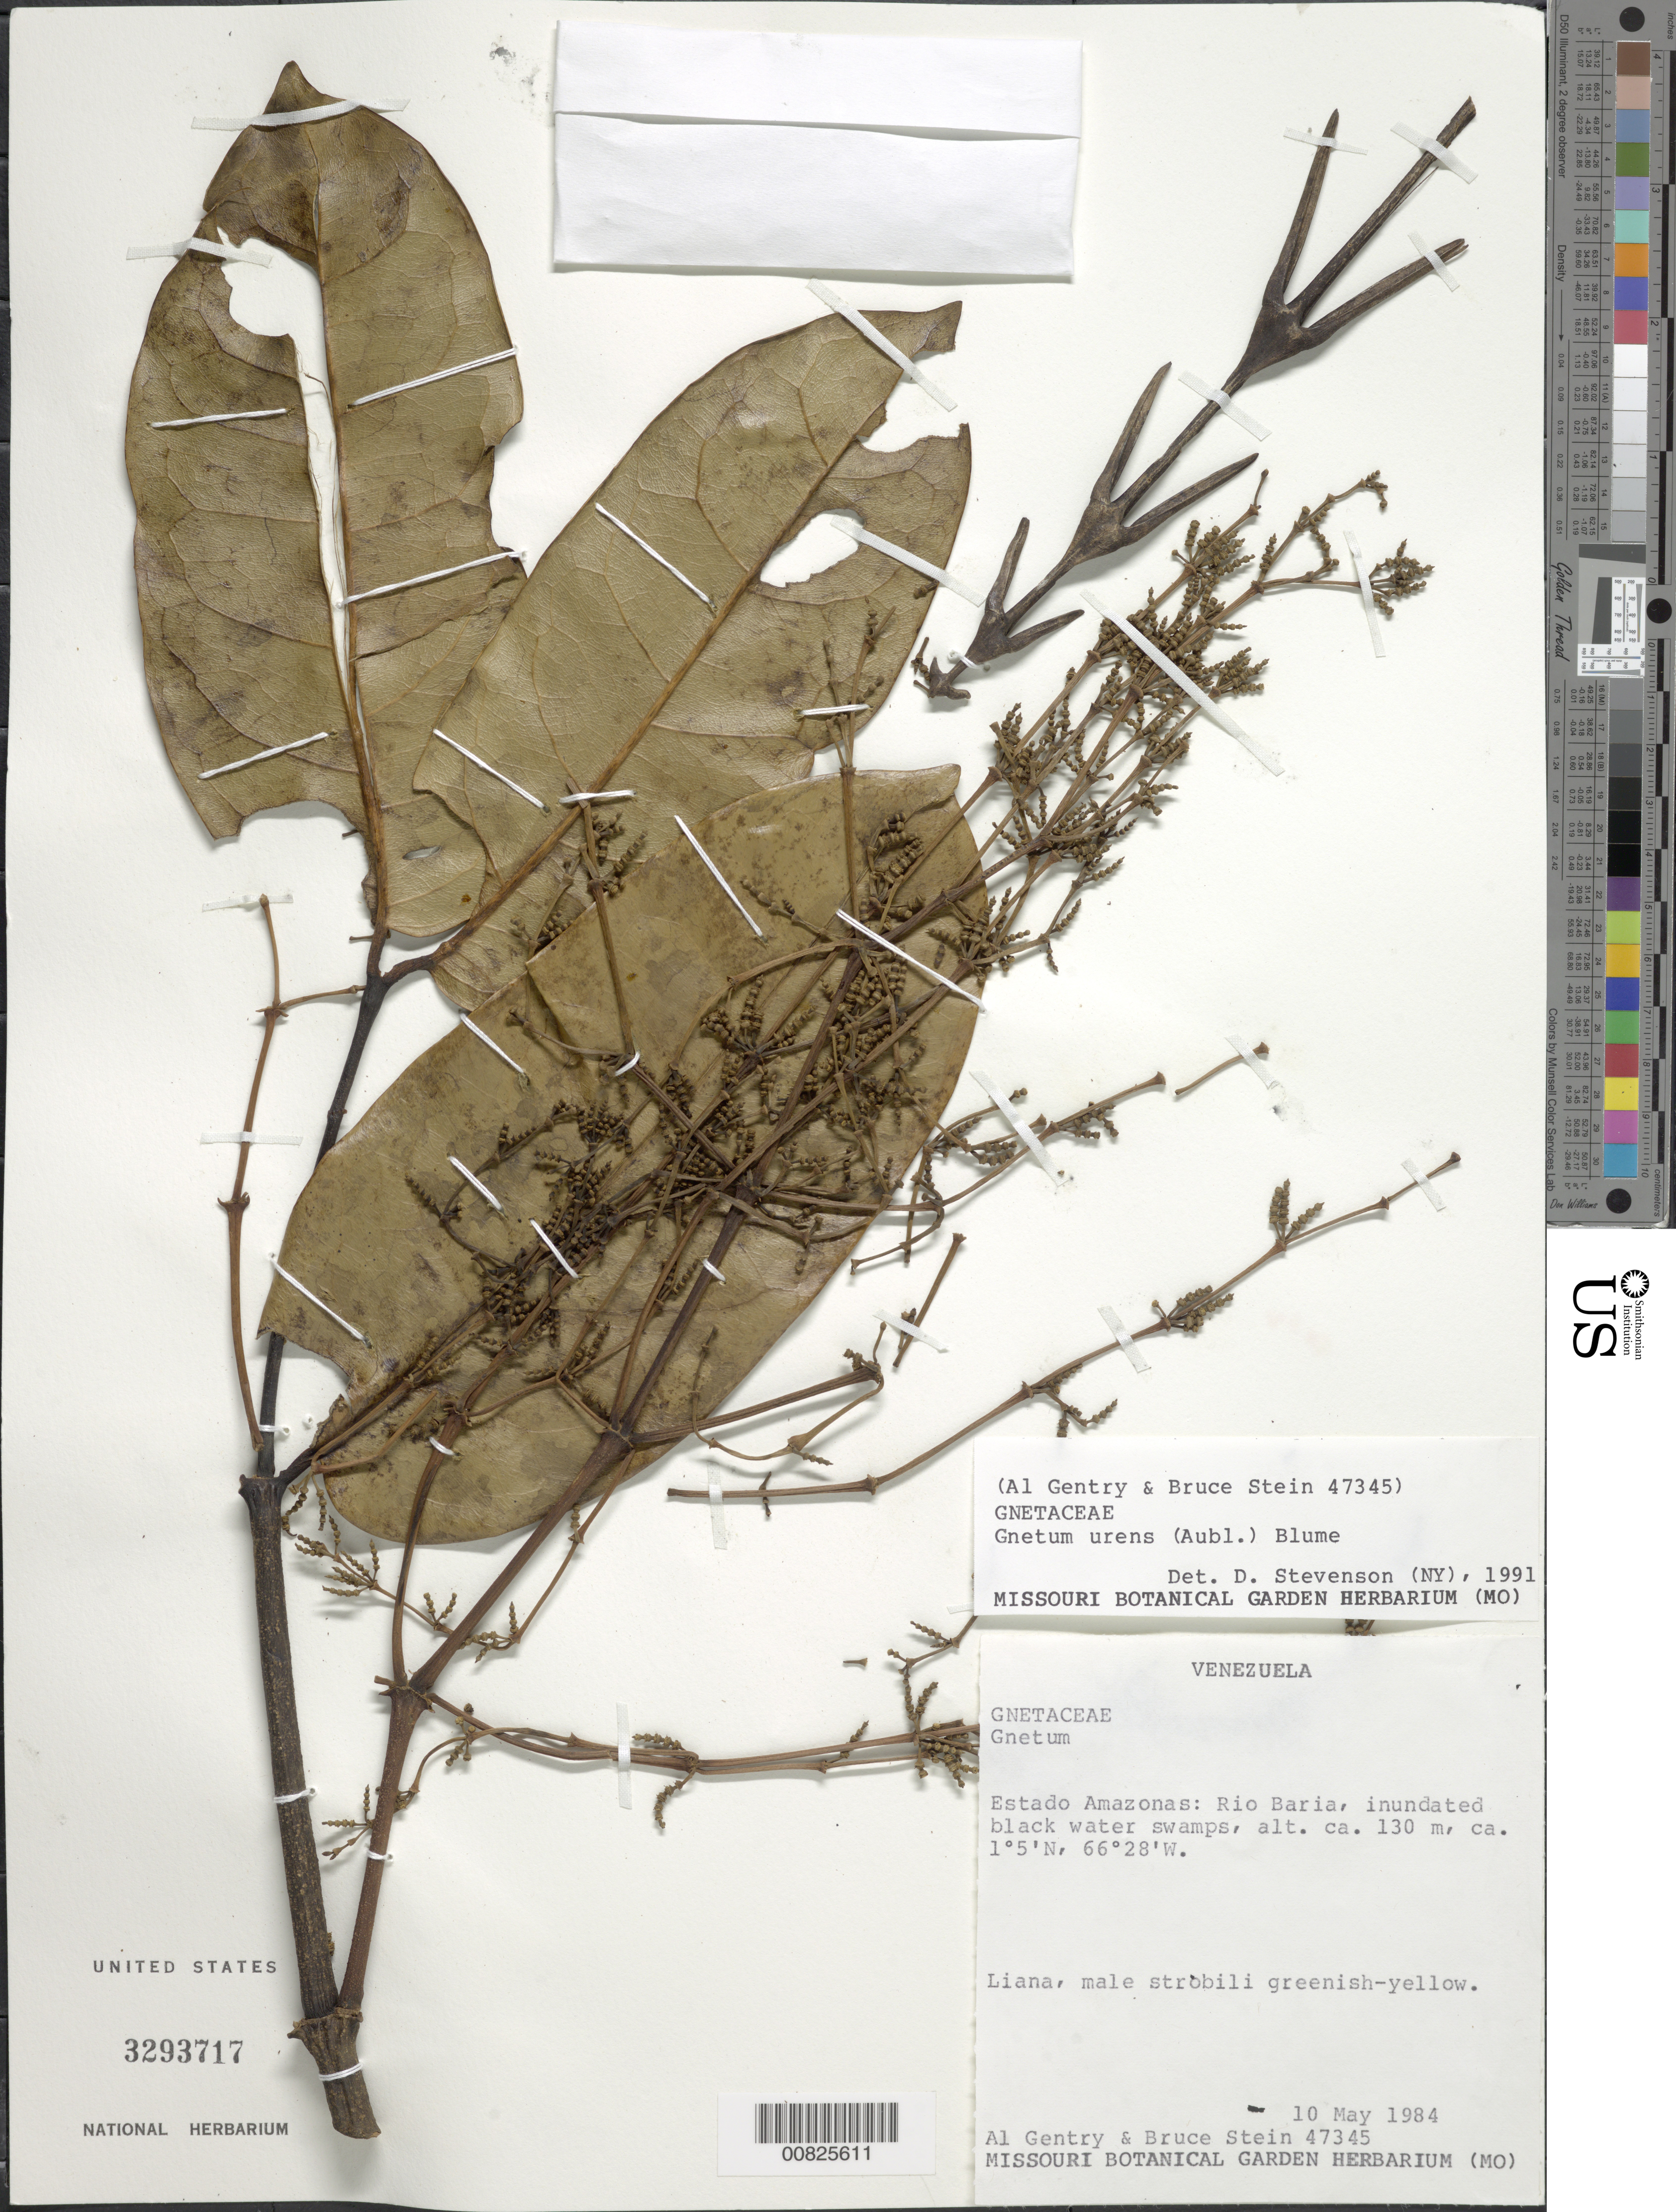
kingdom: Plantae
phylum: Tracheophyta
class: Gnetopsida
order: Gnetales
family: Gnetaceae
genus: Gnetum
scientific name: Gnetum urens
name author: (Aubl.) Blume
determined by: Stevenson, D.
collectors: A. H. Gentry & B. Stein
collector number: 47345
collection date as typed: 10-May-84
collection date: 1984-05-10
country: Venezuela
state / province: Amazonas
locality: Río Baría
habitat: Inundated black water swamps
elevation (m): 130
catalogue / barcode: US 3293717